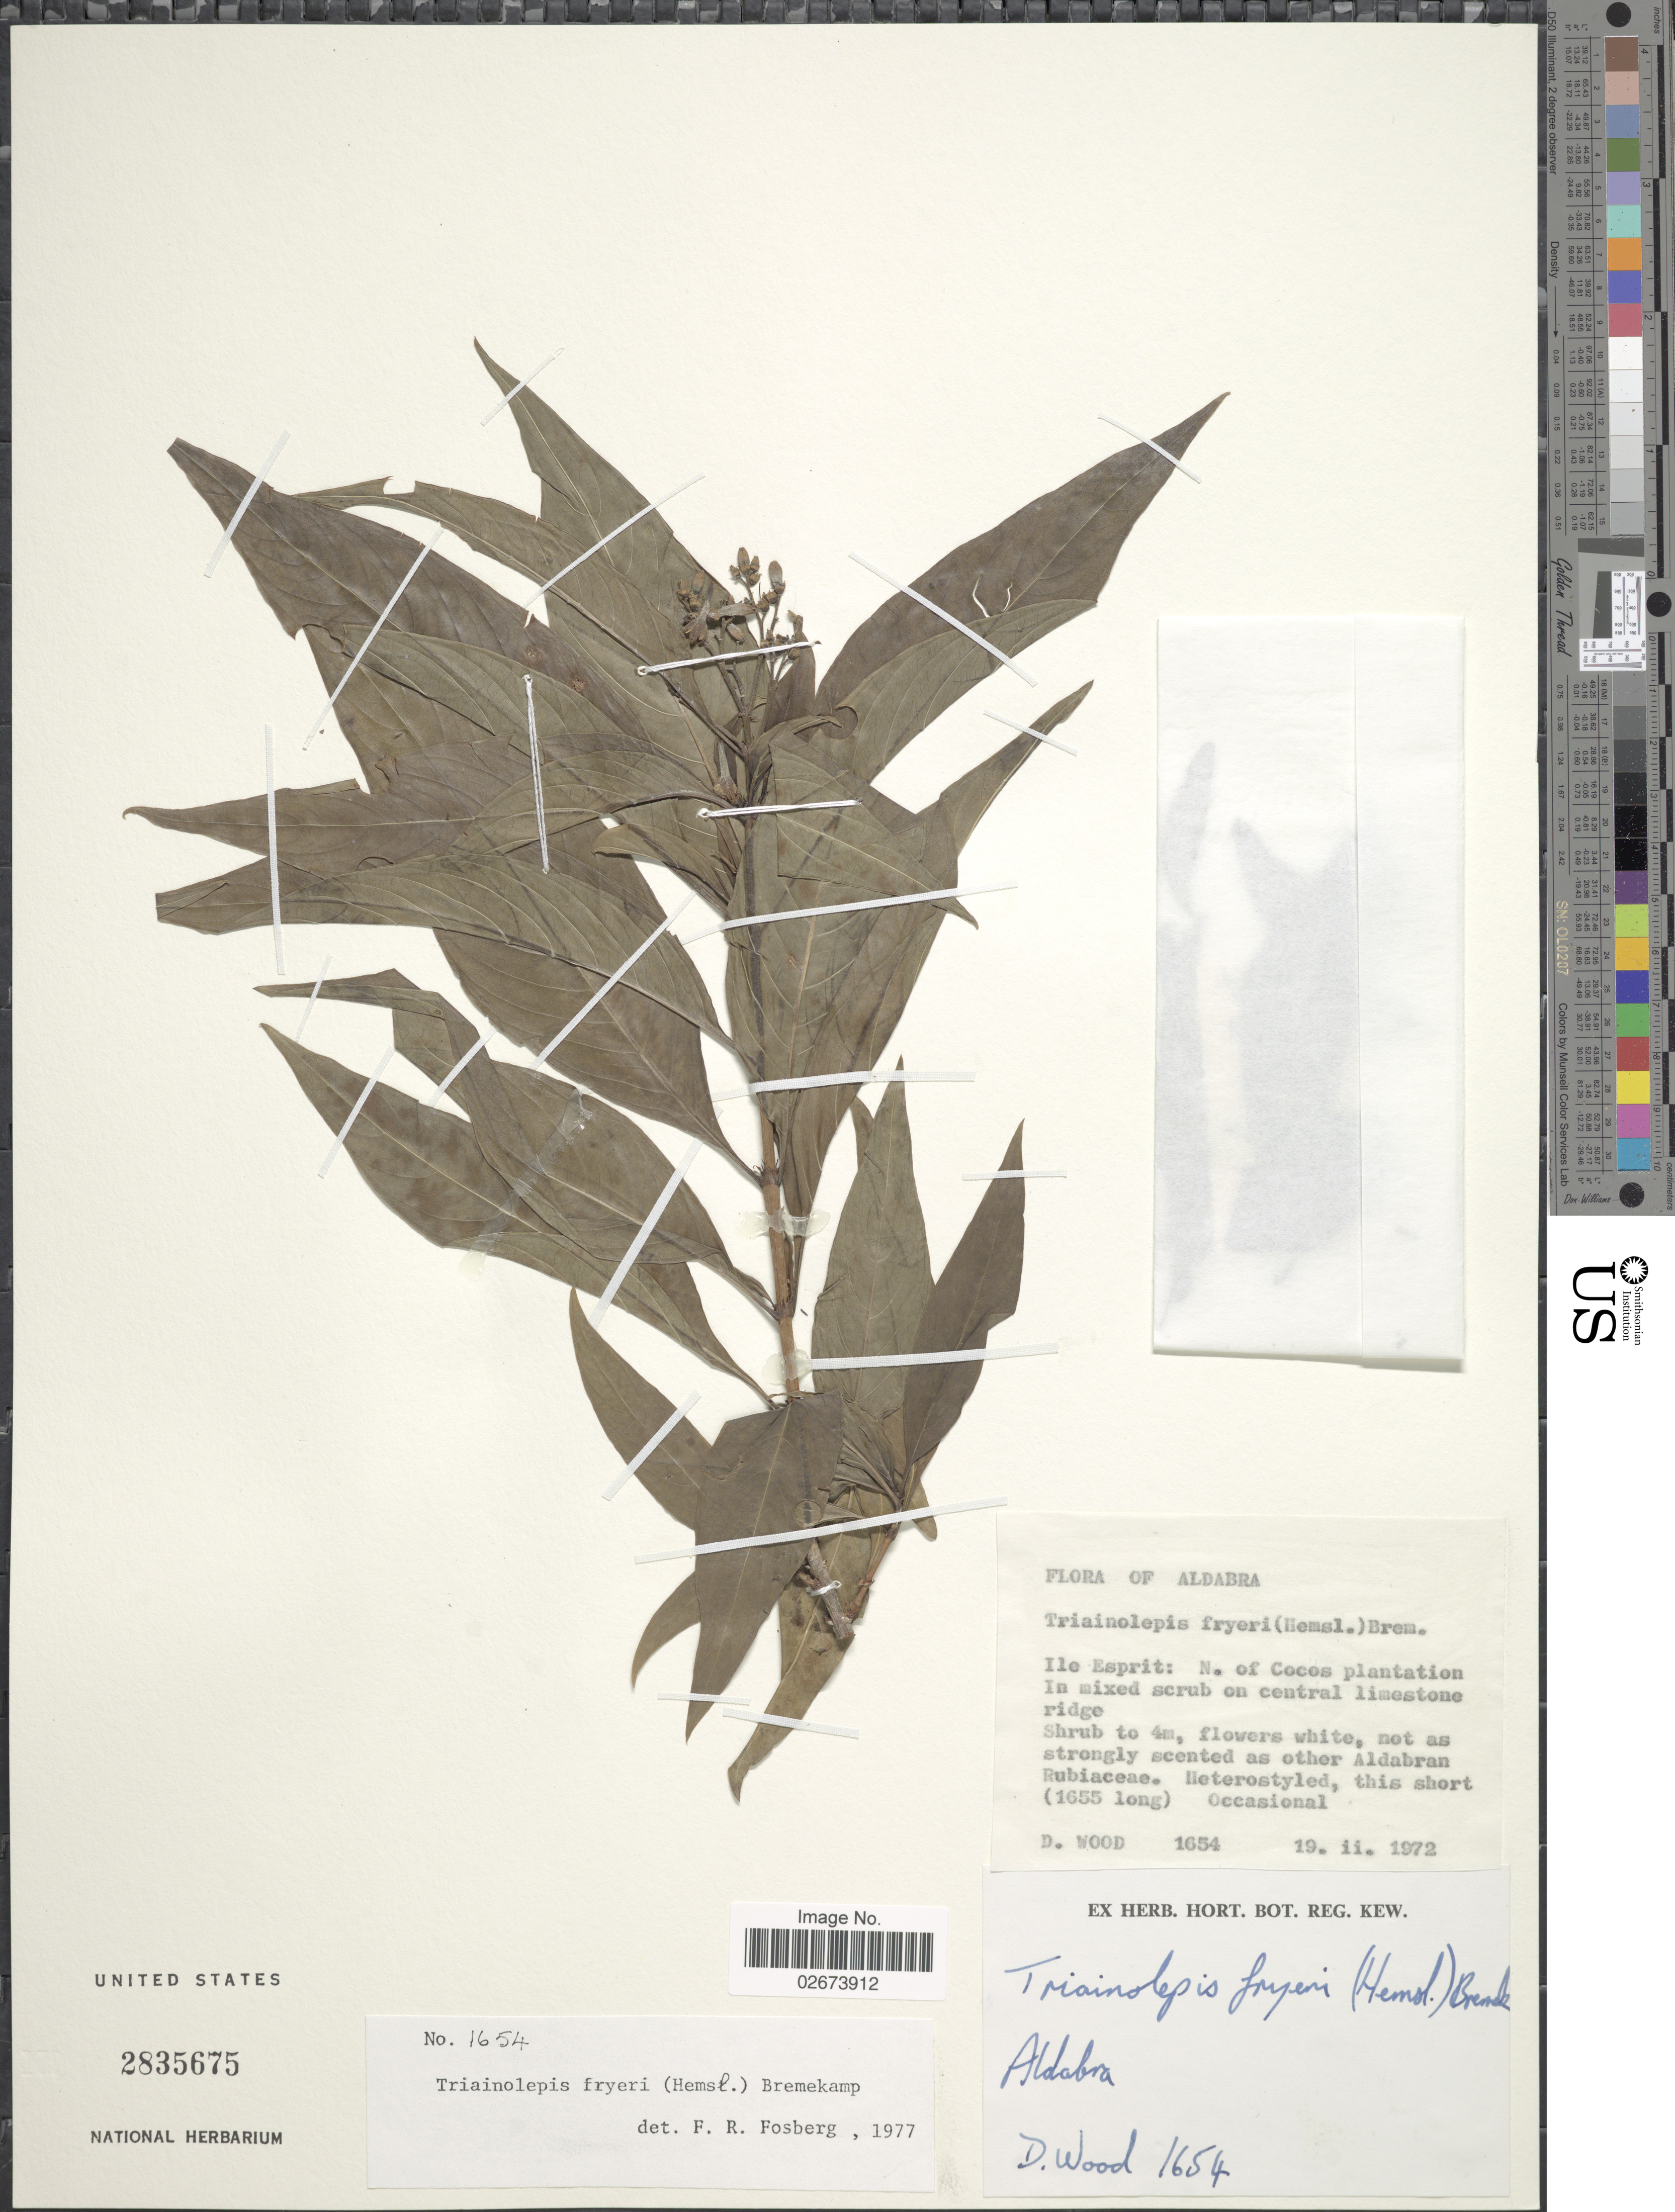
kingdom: Plantae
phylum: Tracheophyta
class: Magnoliopsida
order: Gentianales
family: Rubiaceae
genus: Triainolepis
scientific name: Triainolepis fryeri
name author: (Hemsl.) Bremek.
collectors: D. Wood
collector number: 1654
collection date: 1972-02-19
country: Seychelles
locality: Aldabra. Ile Esprit: N. of Cocos plantation.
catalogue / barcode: US 2835675